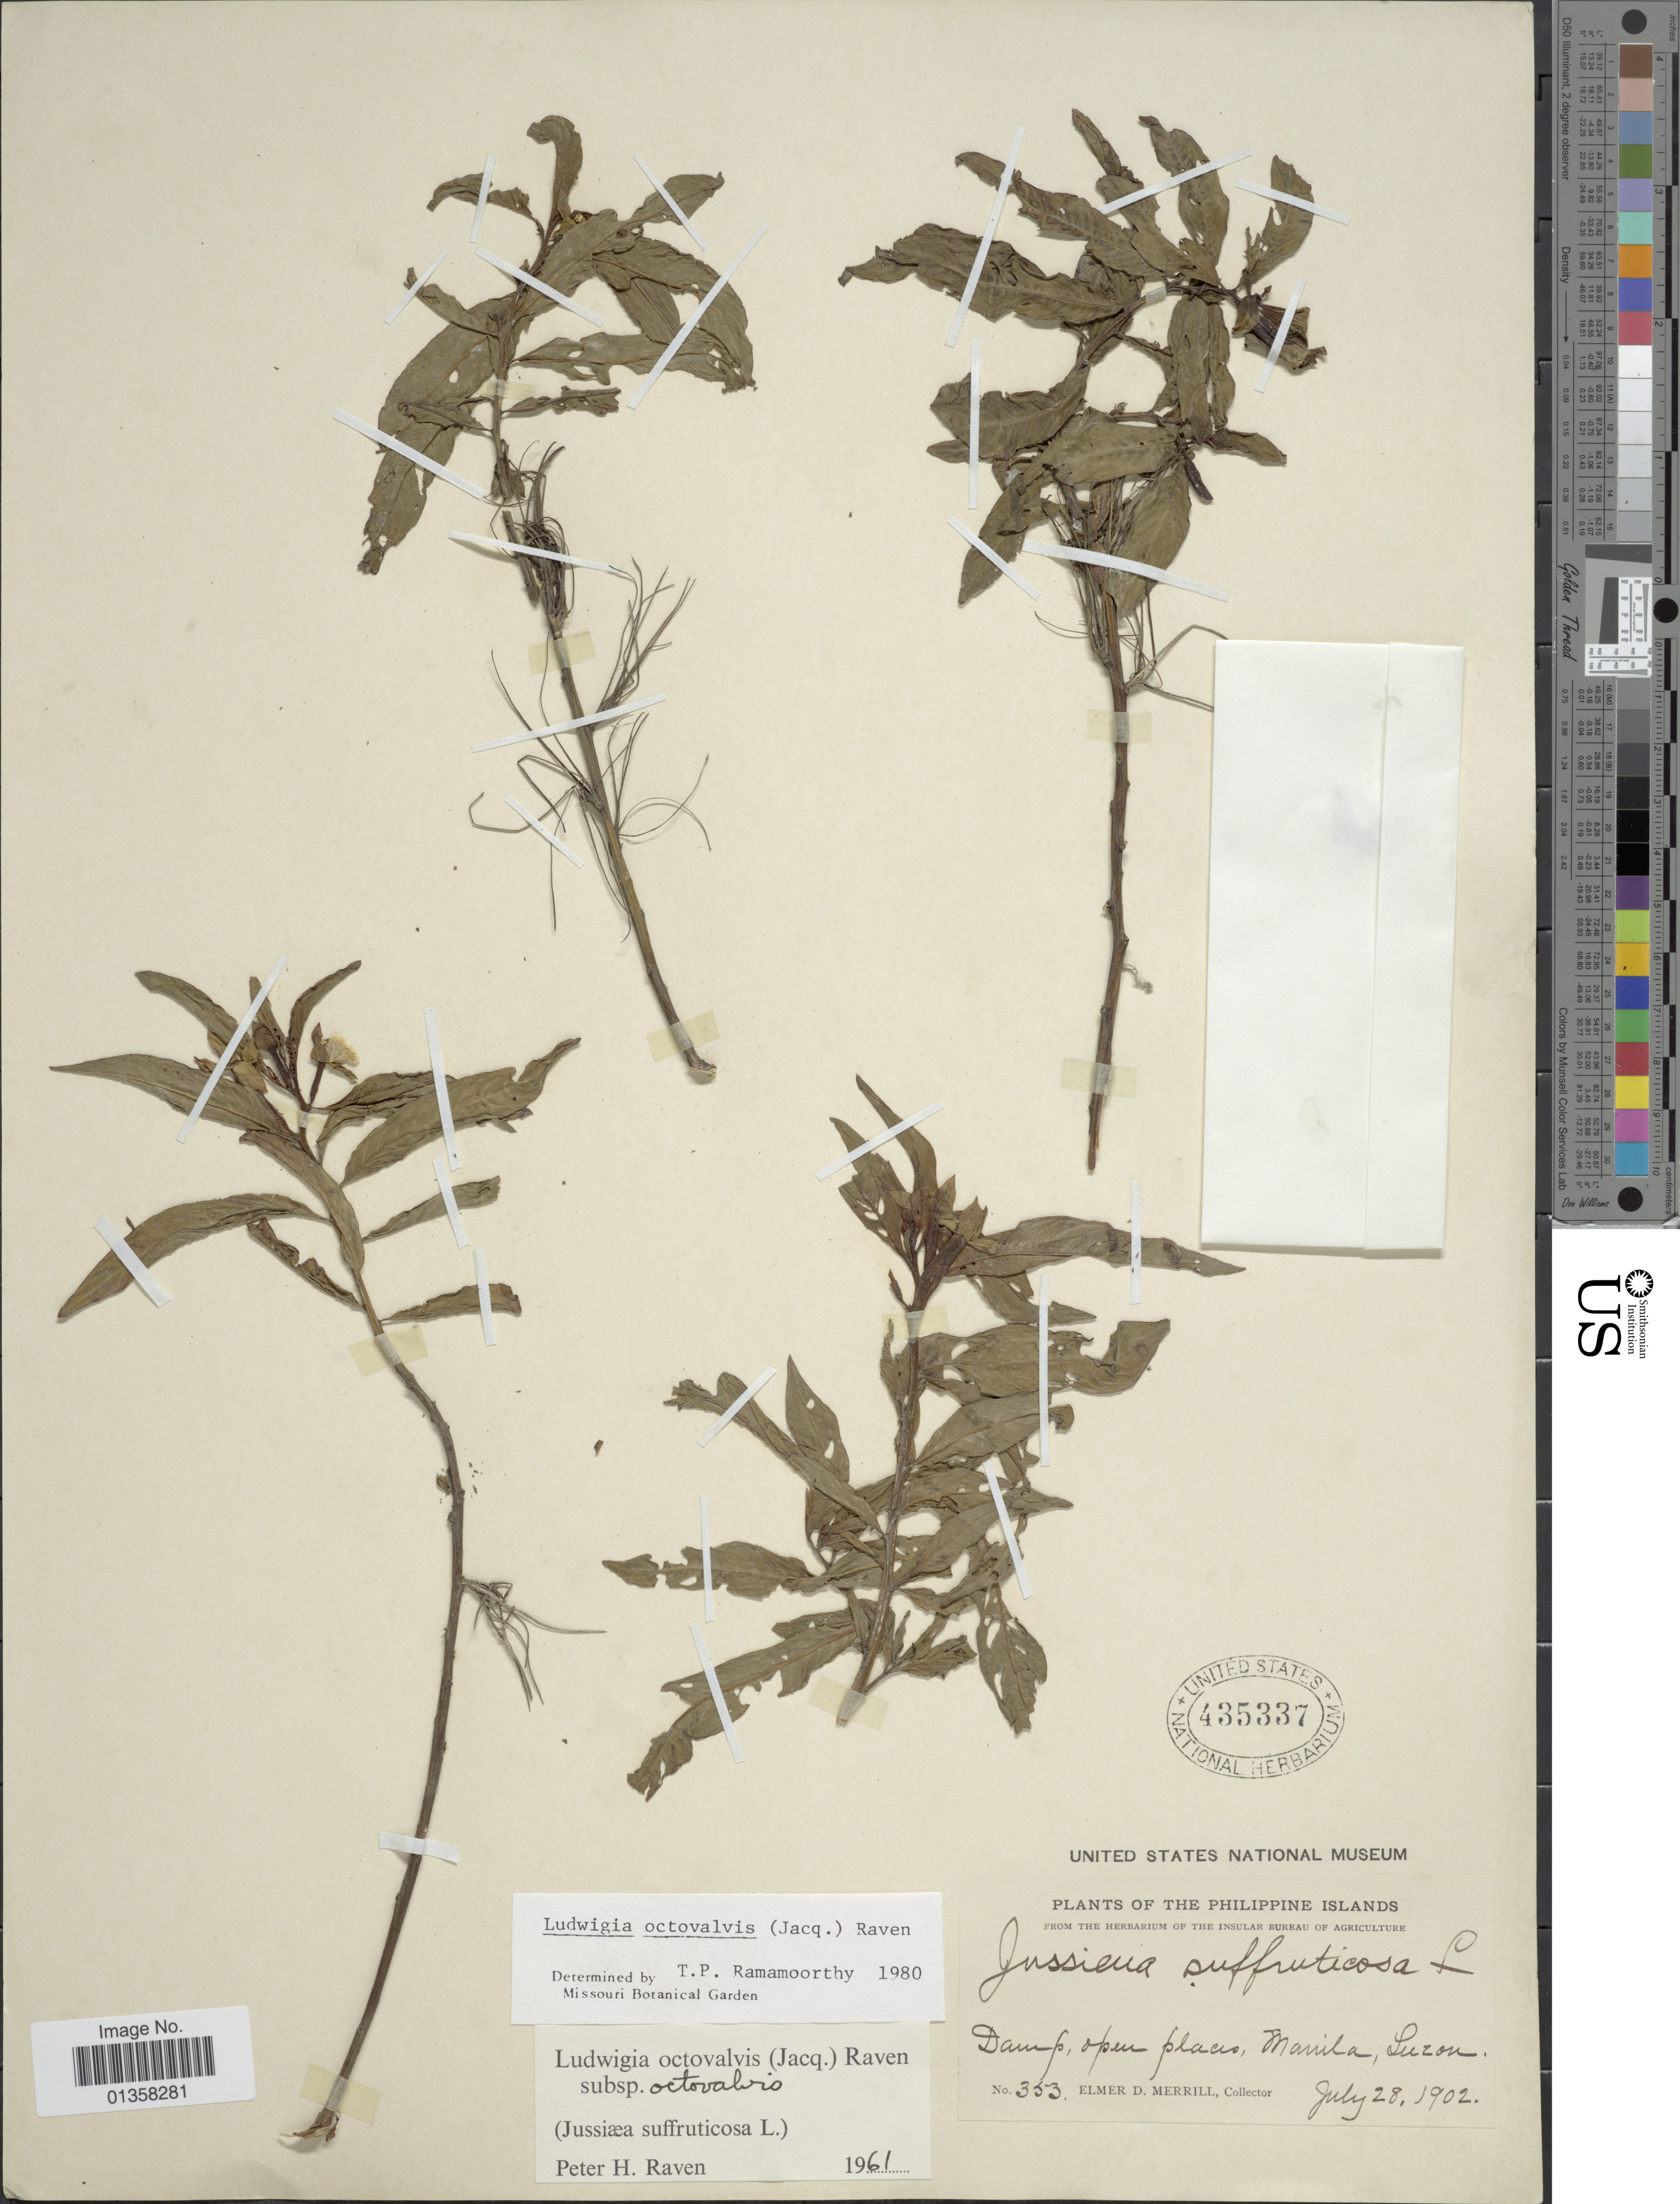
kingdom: Plantae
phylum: Tracheophyta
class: Magnoliopsida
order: Myrtales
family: Onagraceae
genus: Ludwigia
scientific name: Ludwigia octovalvis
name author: (Jacq.) P.H. Raven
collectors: E. D. Merrill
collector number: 353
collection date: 1902-07-28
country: Philippines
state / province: Central Luzon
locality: Damp, open places, Manila, Luzon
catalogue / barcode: US 435337